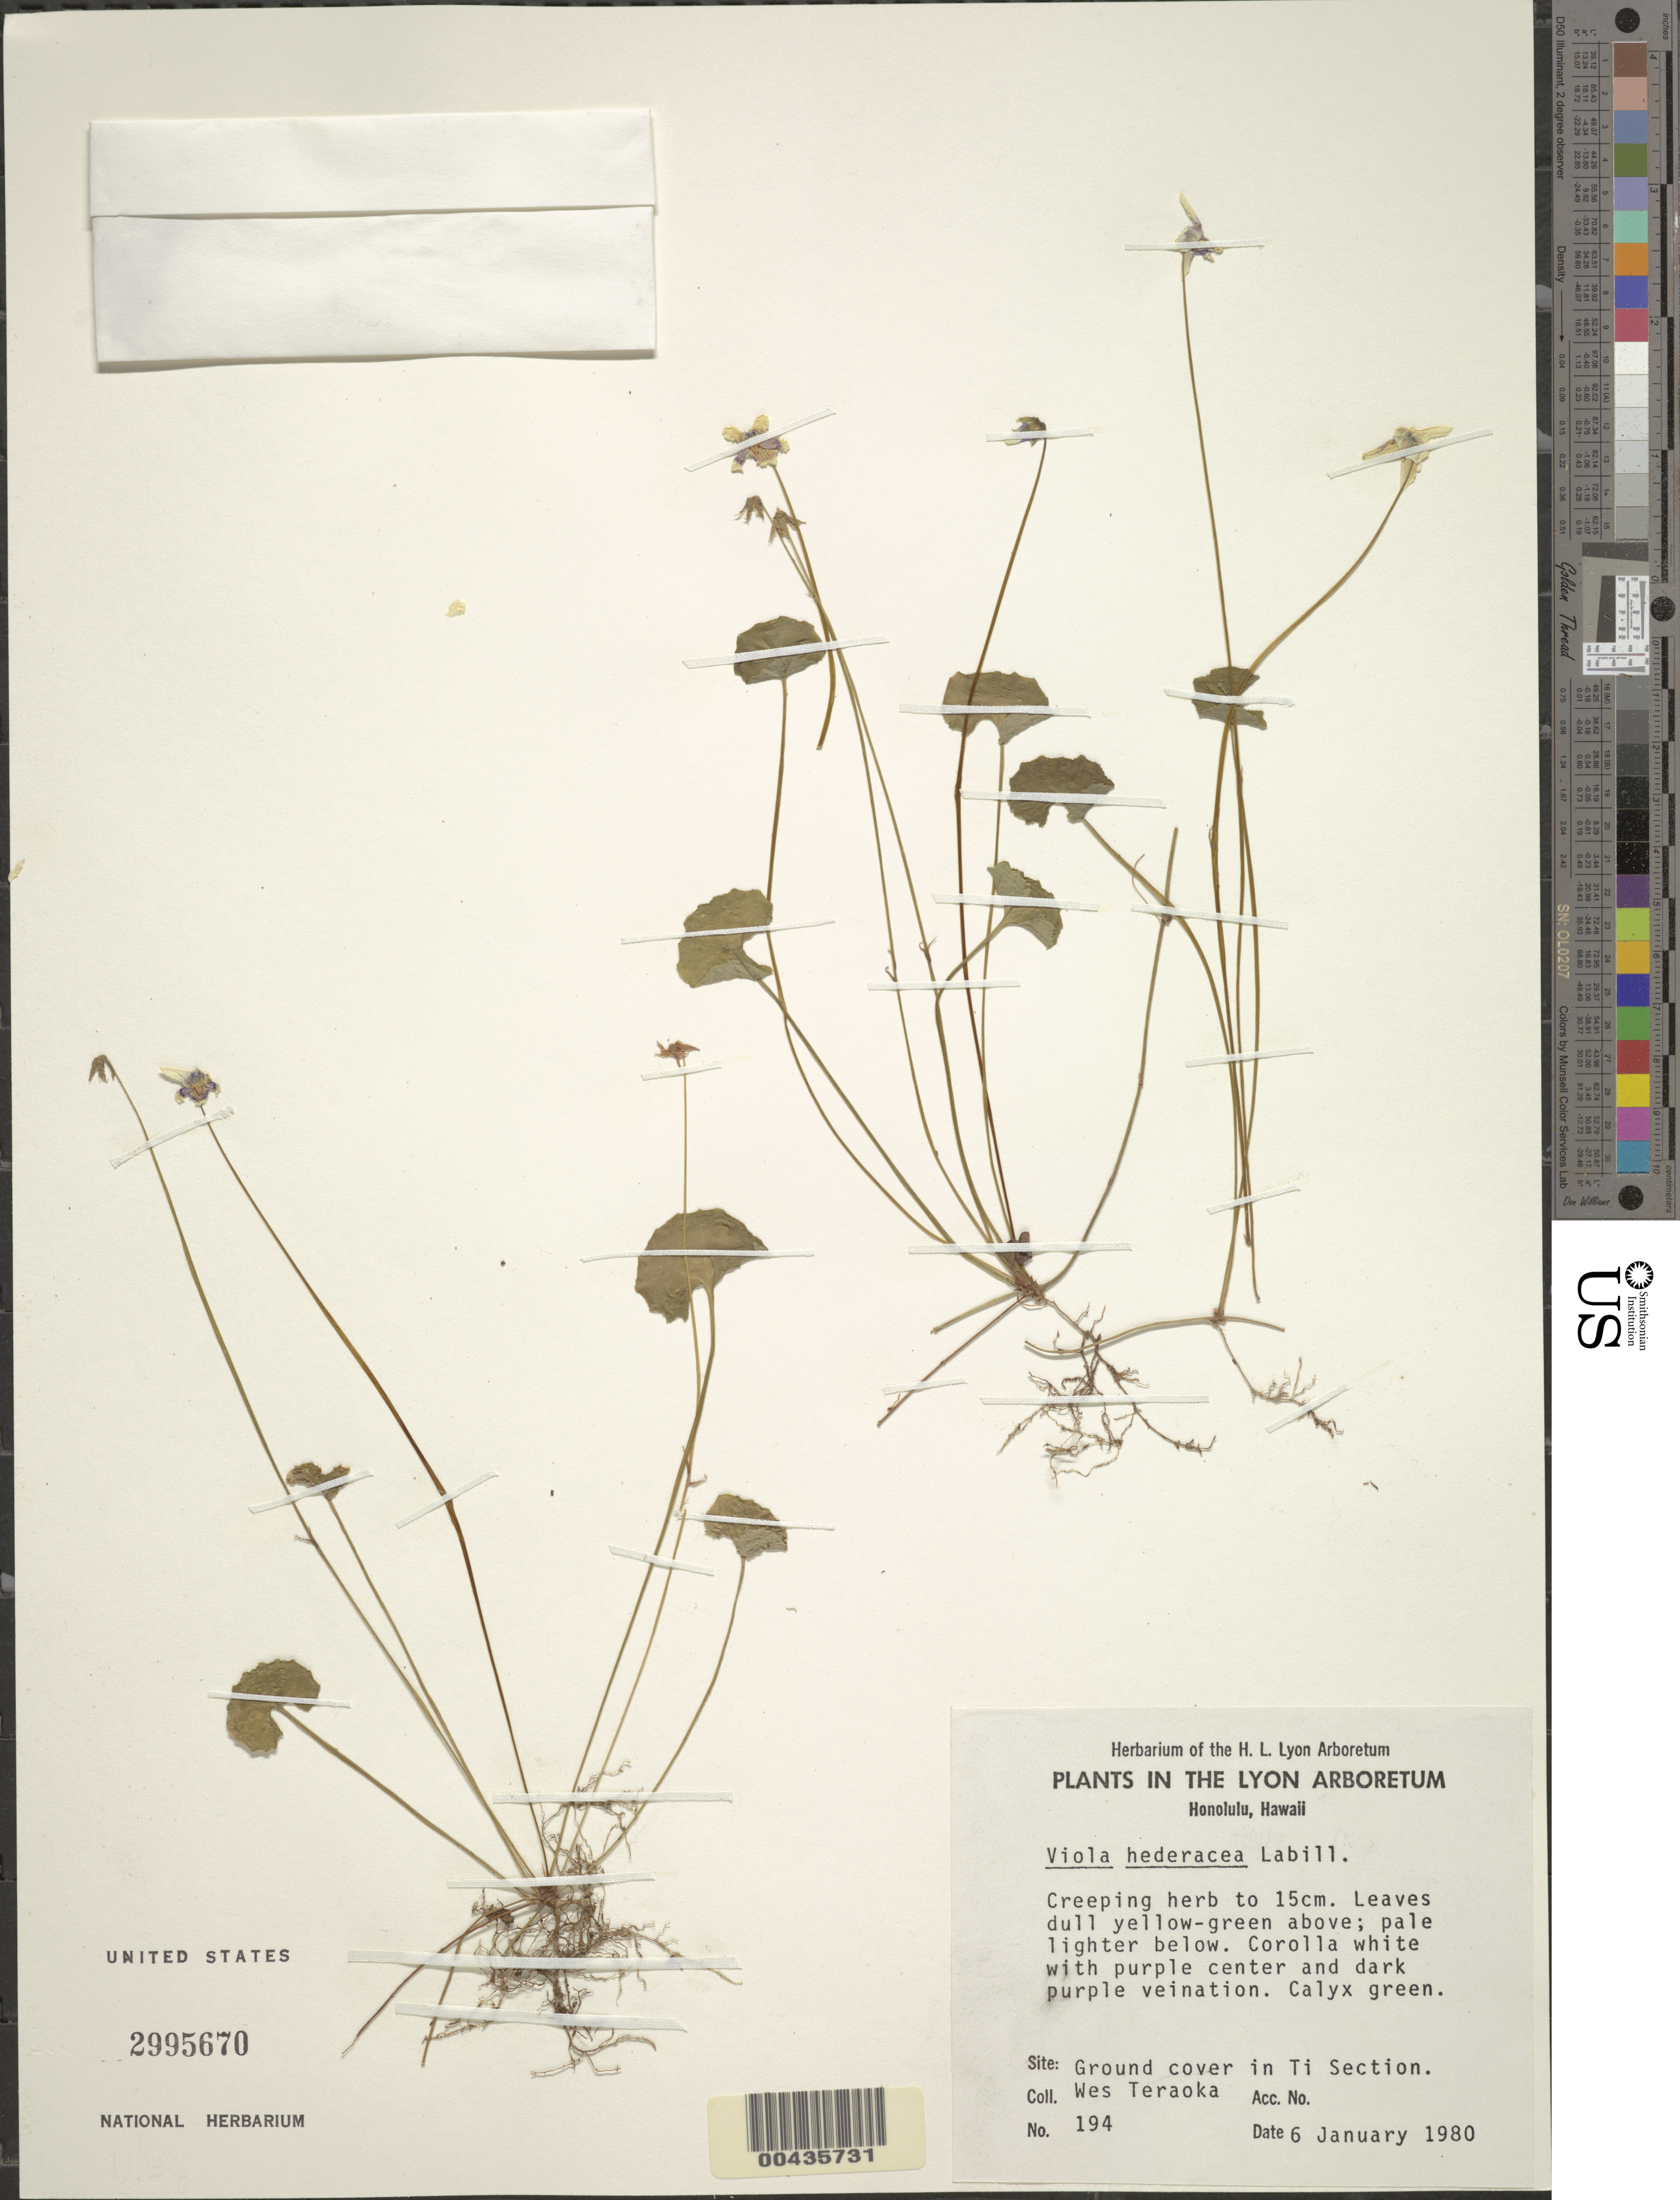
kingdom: Plantae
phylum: Tracheophyta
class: Magnoliopsida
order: Malpighiales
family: Violaceae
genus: Viola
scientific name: Viola hederacea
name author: Labill.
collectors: W. Teraoka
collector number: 194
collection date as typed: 6 Jan 1980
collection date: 1980-01-06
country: United States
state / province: Hawaii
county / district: Honolulu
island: Oahu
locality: Honolulu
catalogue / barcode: US 2995670